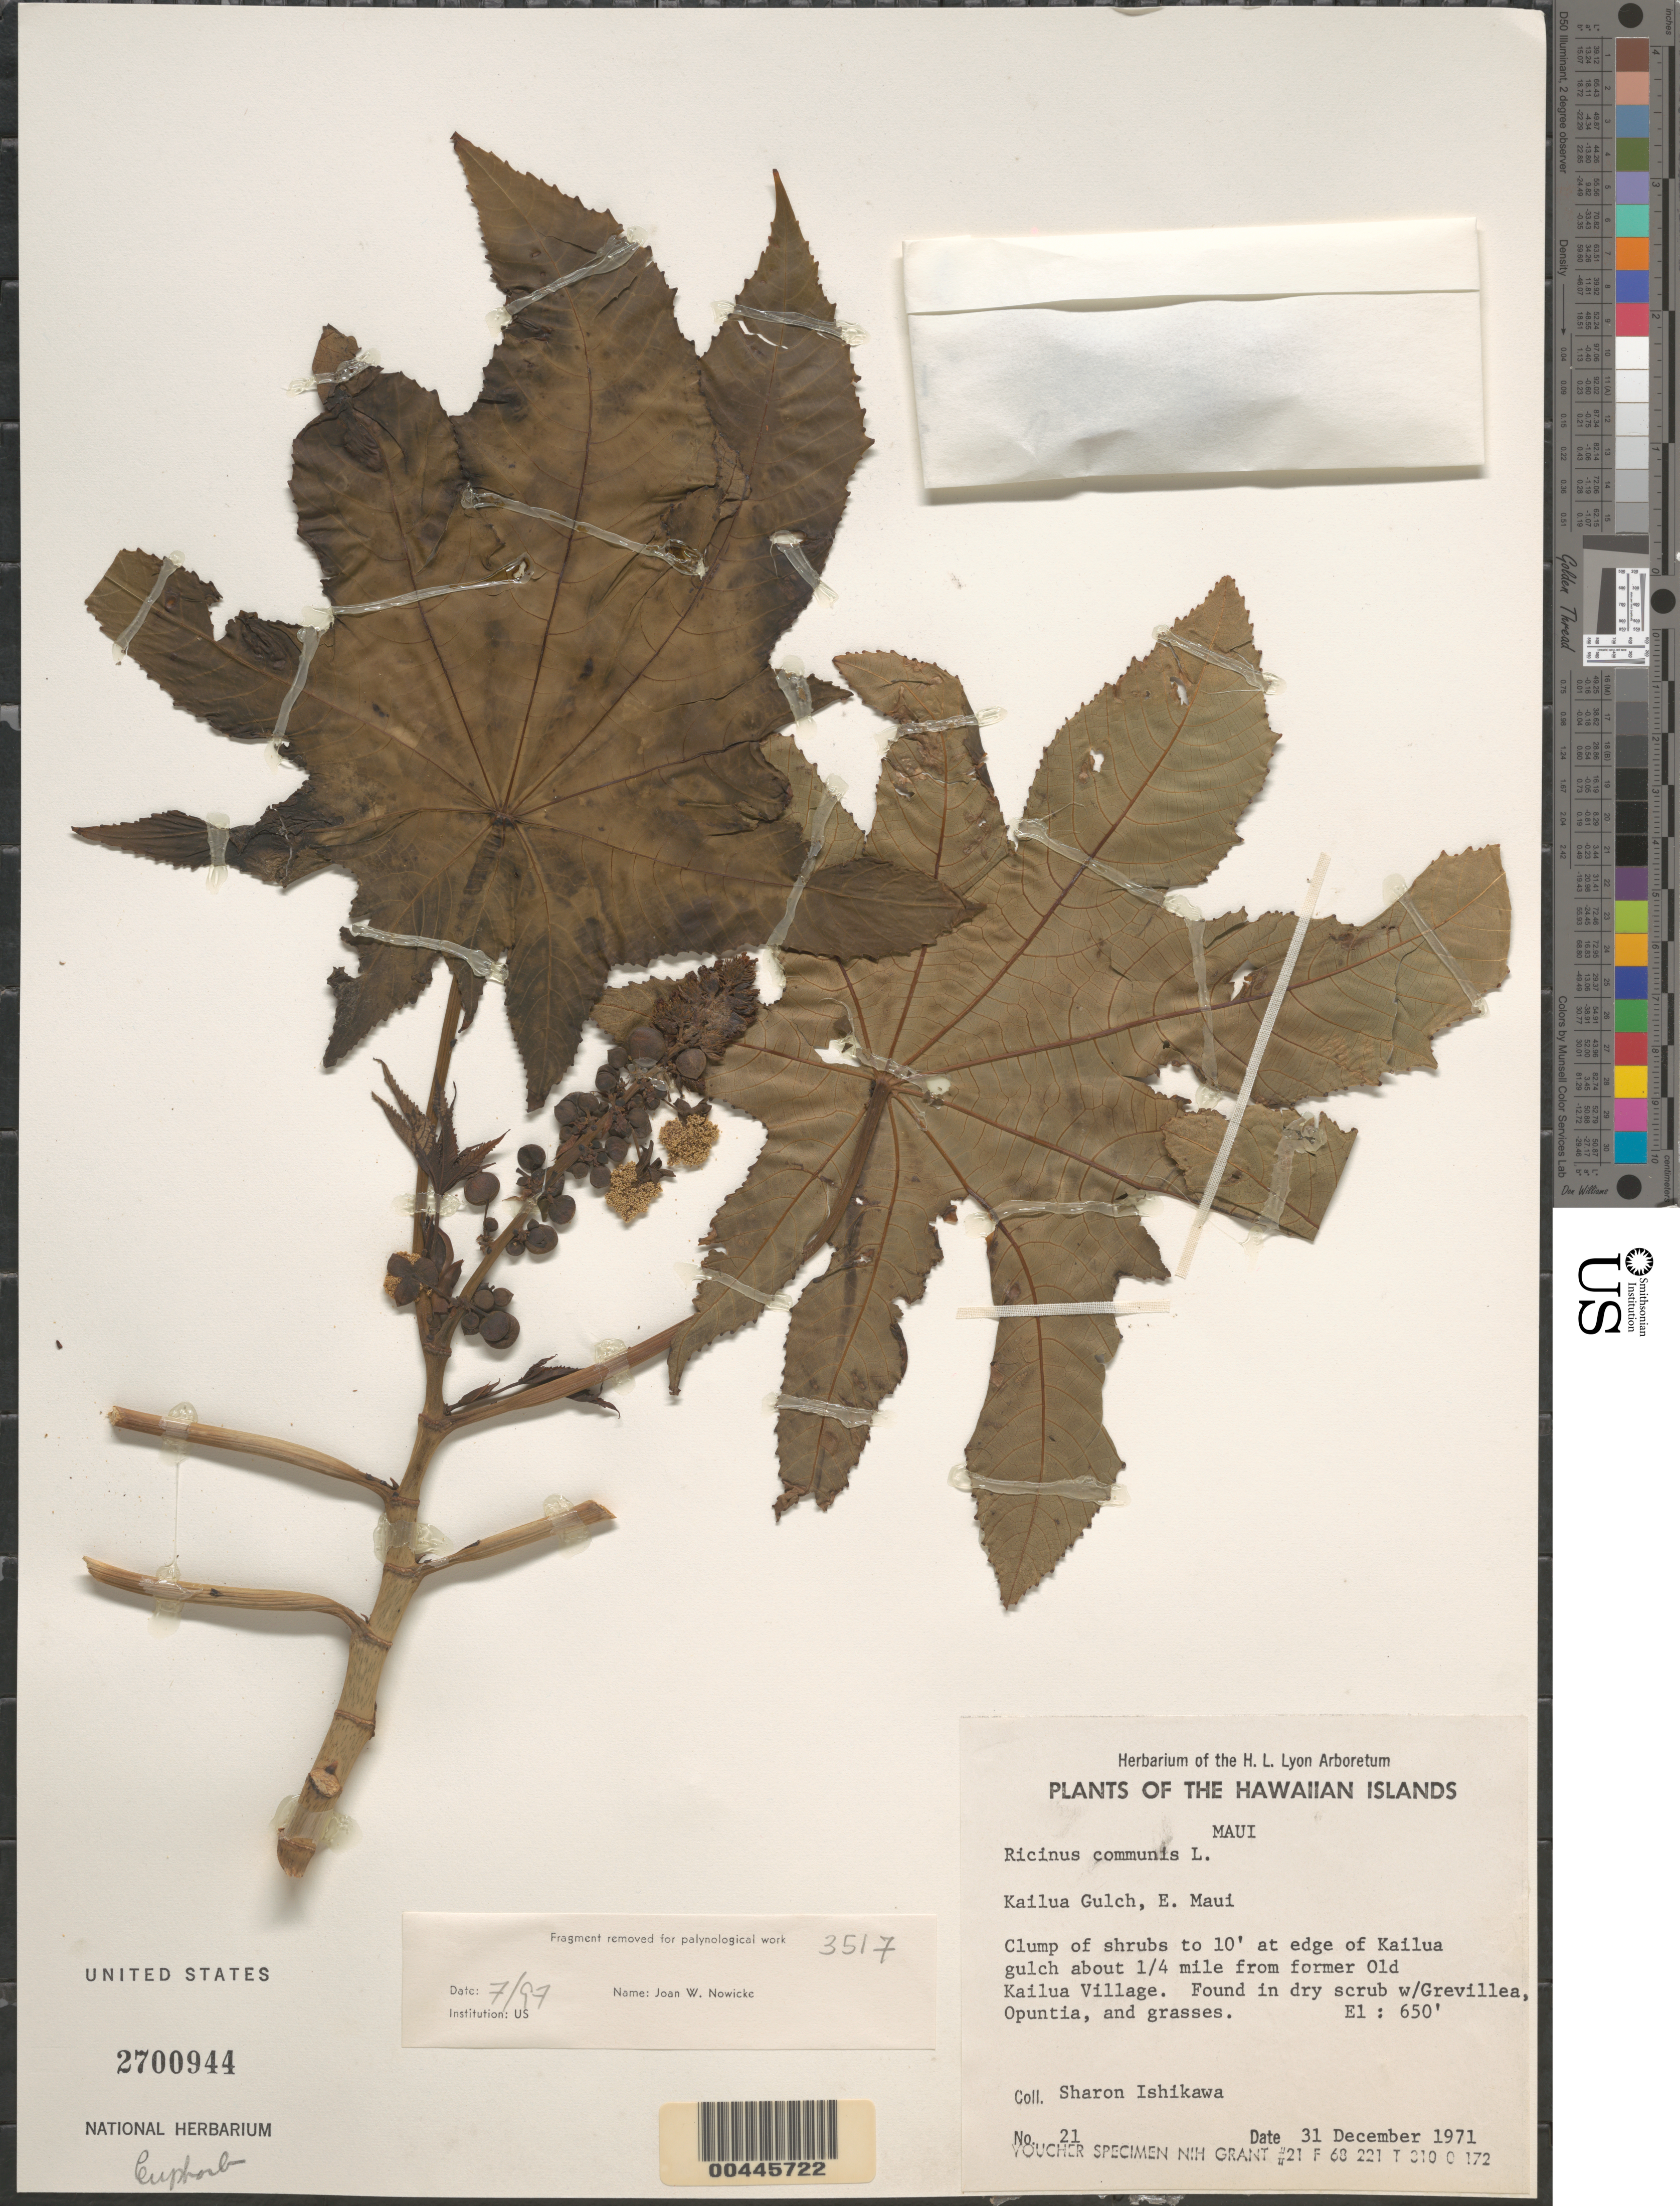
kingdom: Plantae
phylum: Tracheophyta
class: Magnoliopsida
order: Malpighiales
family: Euphorbiaceae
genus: Ricinus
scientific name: Ricinus communis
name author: L.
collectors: S. S. Ishikawa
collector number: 21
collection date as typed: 31 Dec 1971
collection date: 1971-12-31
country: United States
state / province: Hawaii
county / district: Maui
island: Maui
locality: Kailua Gulch, E Maui, about 0.25 mi from former Old Kailua Village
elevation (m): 198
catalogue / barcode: US 2700944